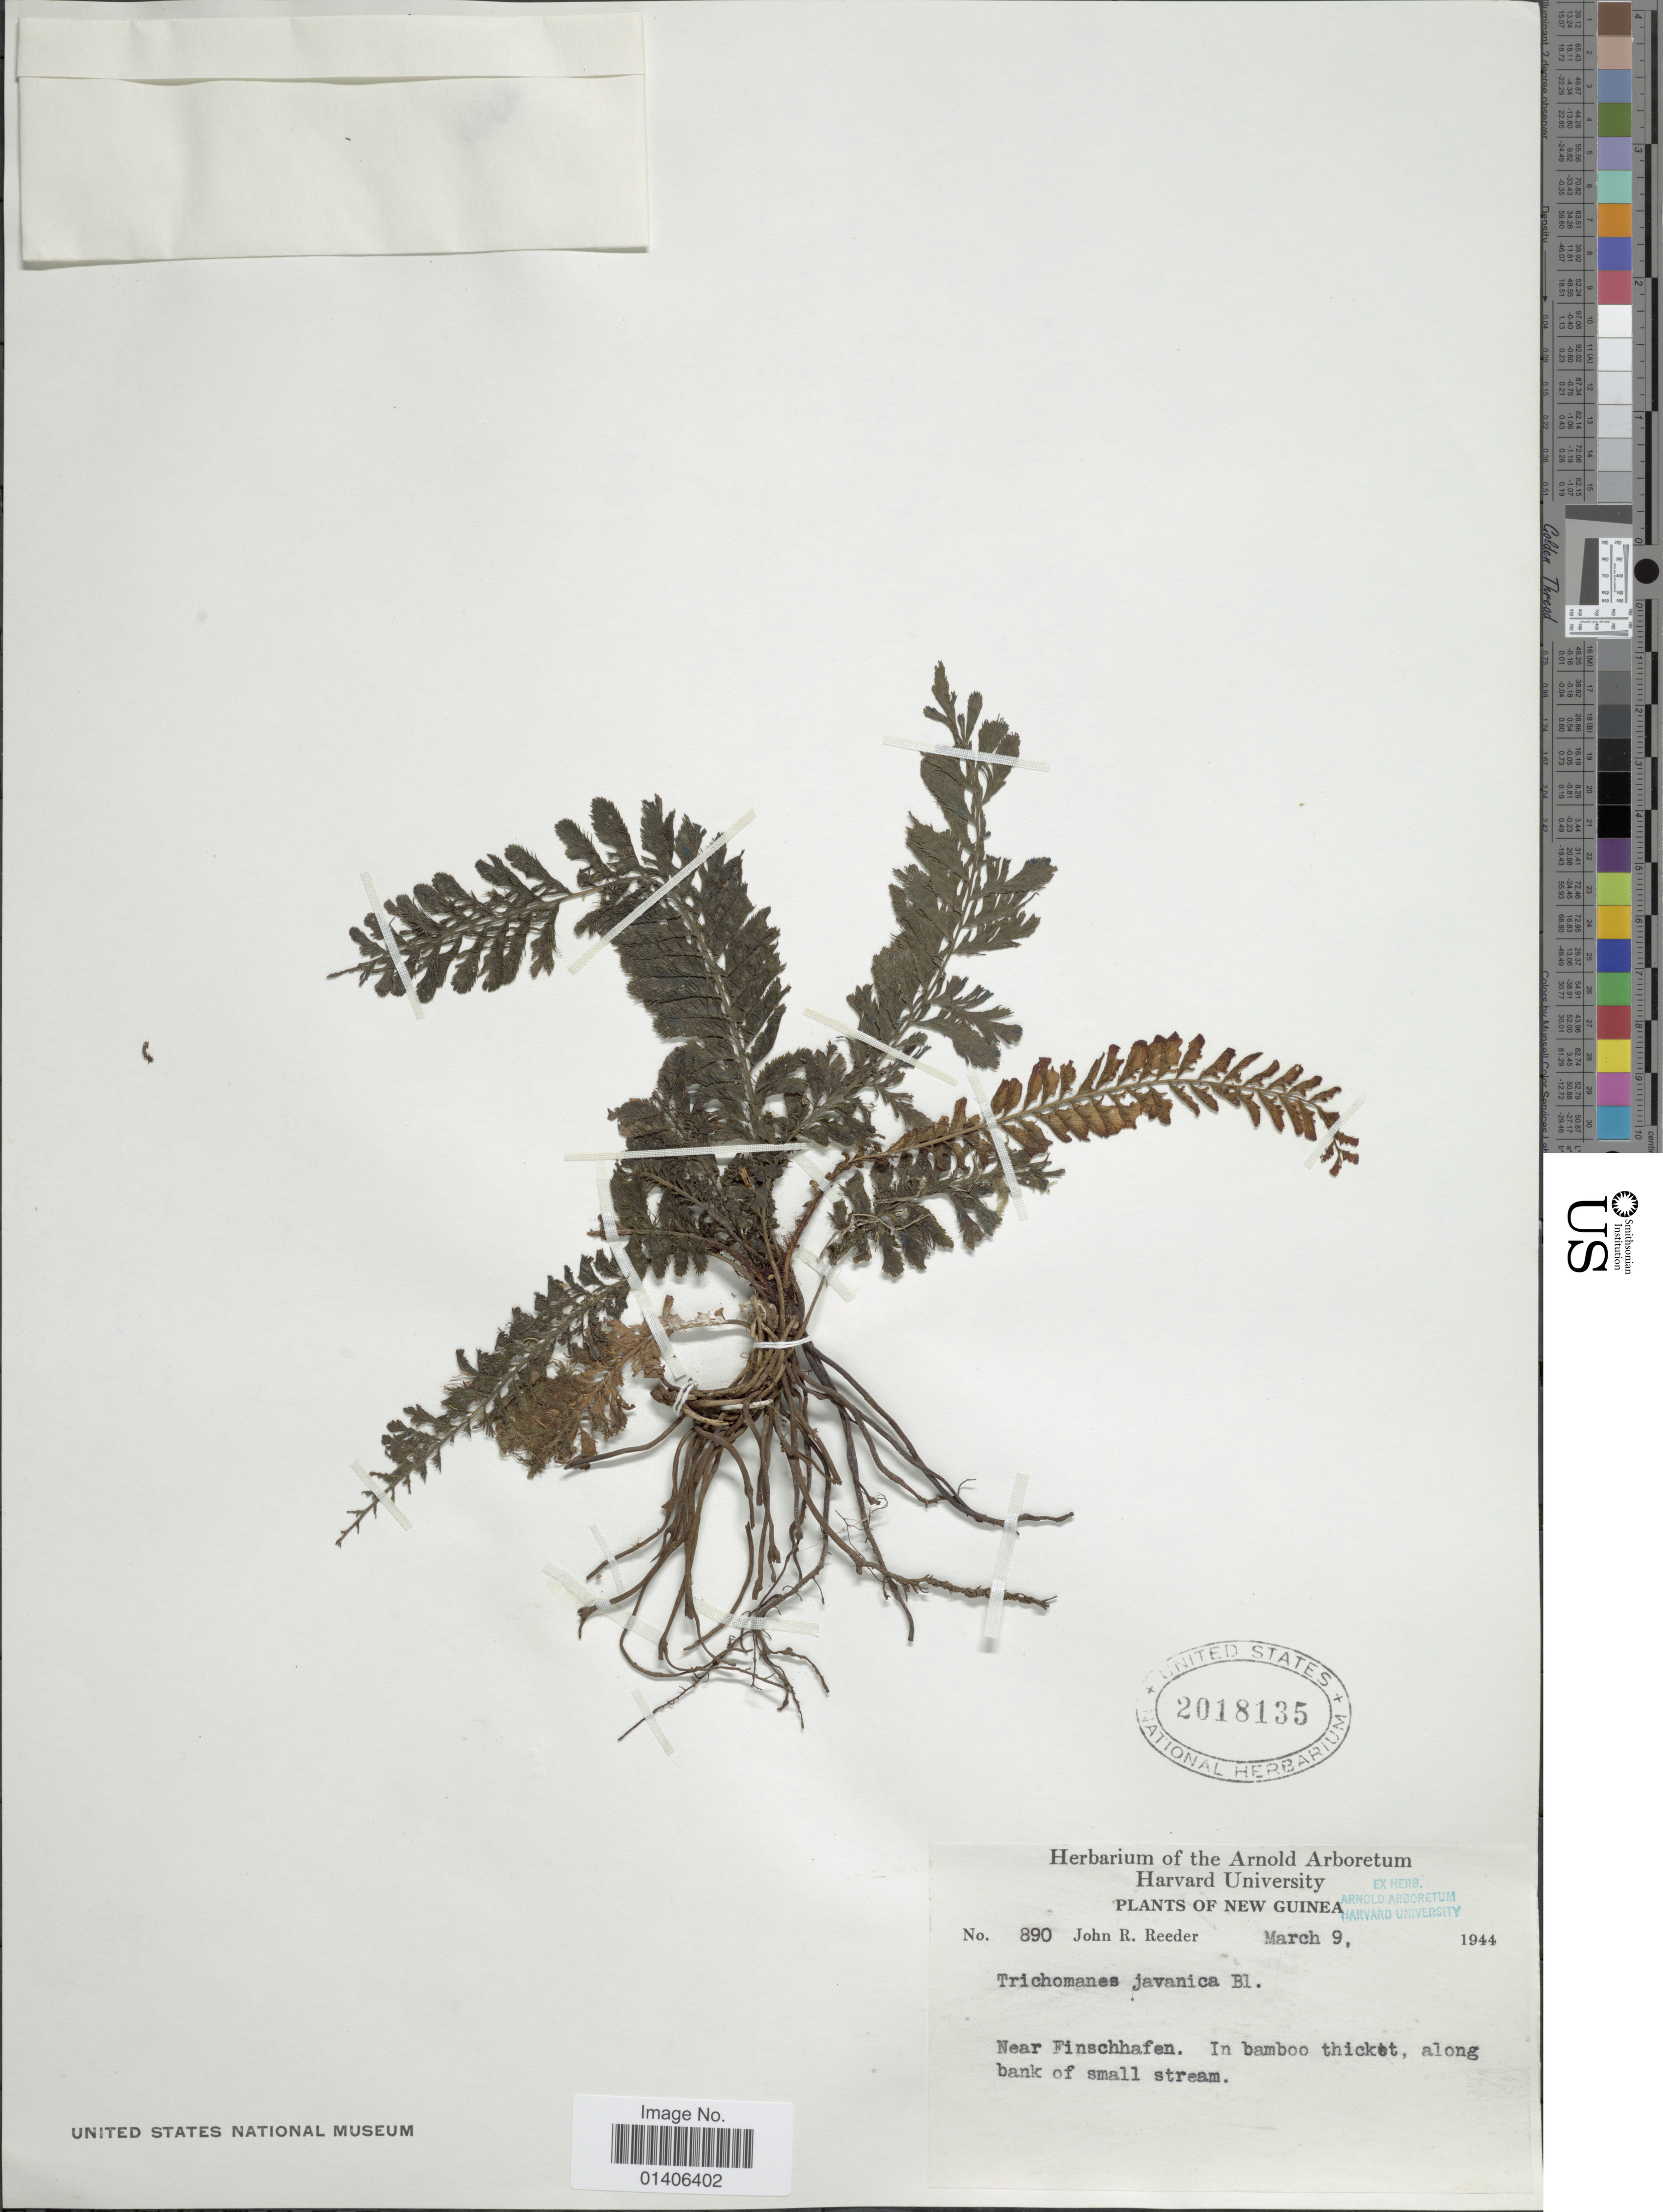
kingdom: Plantae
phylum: Tracheophyta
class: Polypodiopsida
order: Hymenophyllales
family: Hymenophyllaceae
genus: Cephalomanes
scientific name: Cephalomanes javanicum var. javanicum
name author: C. Presl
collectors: J. R. Reeder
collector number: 890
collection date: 1944-03-09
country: Papua New Guinea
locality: New Guinea, Near Finschhafen. In bamboo thicket, along bank of small stream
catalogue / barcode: US 2018135